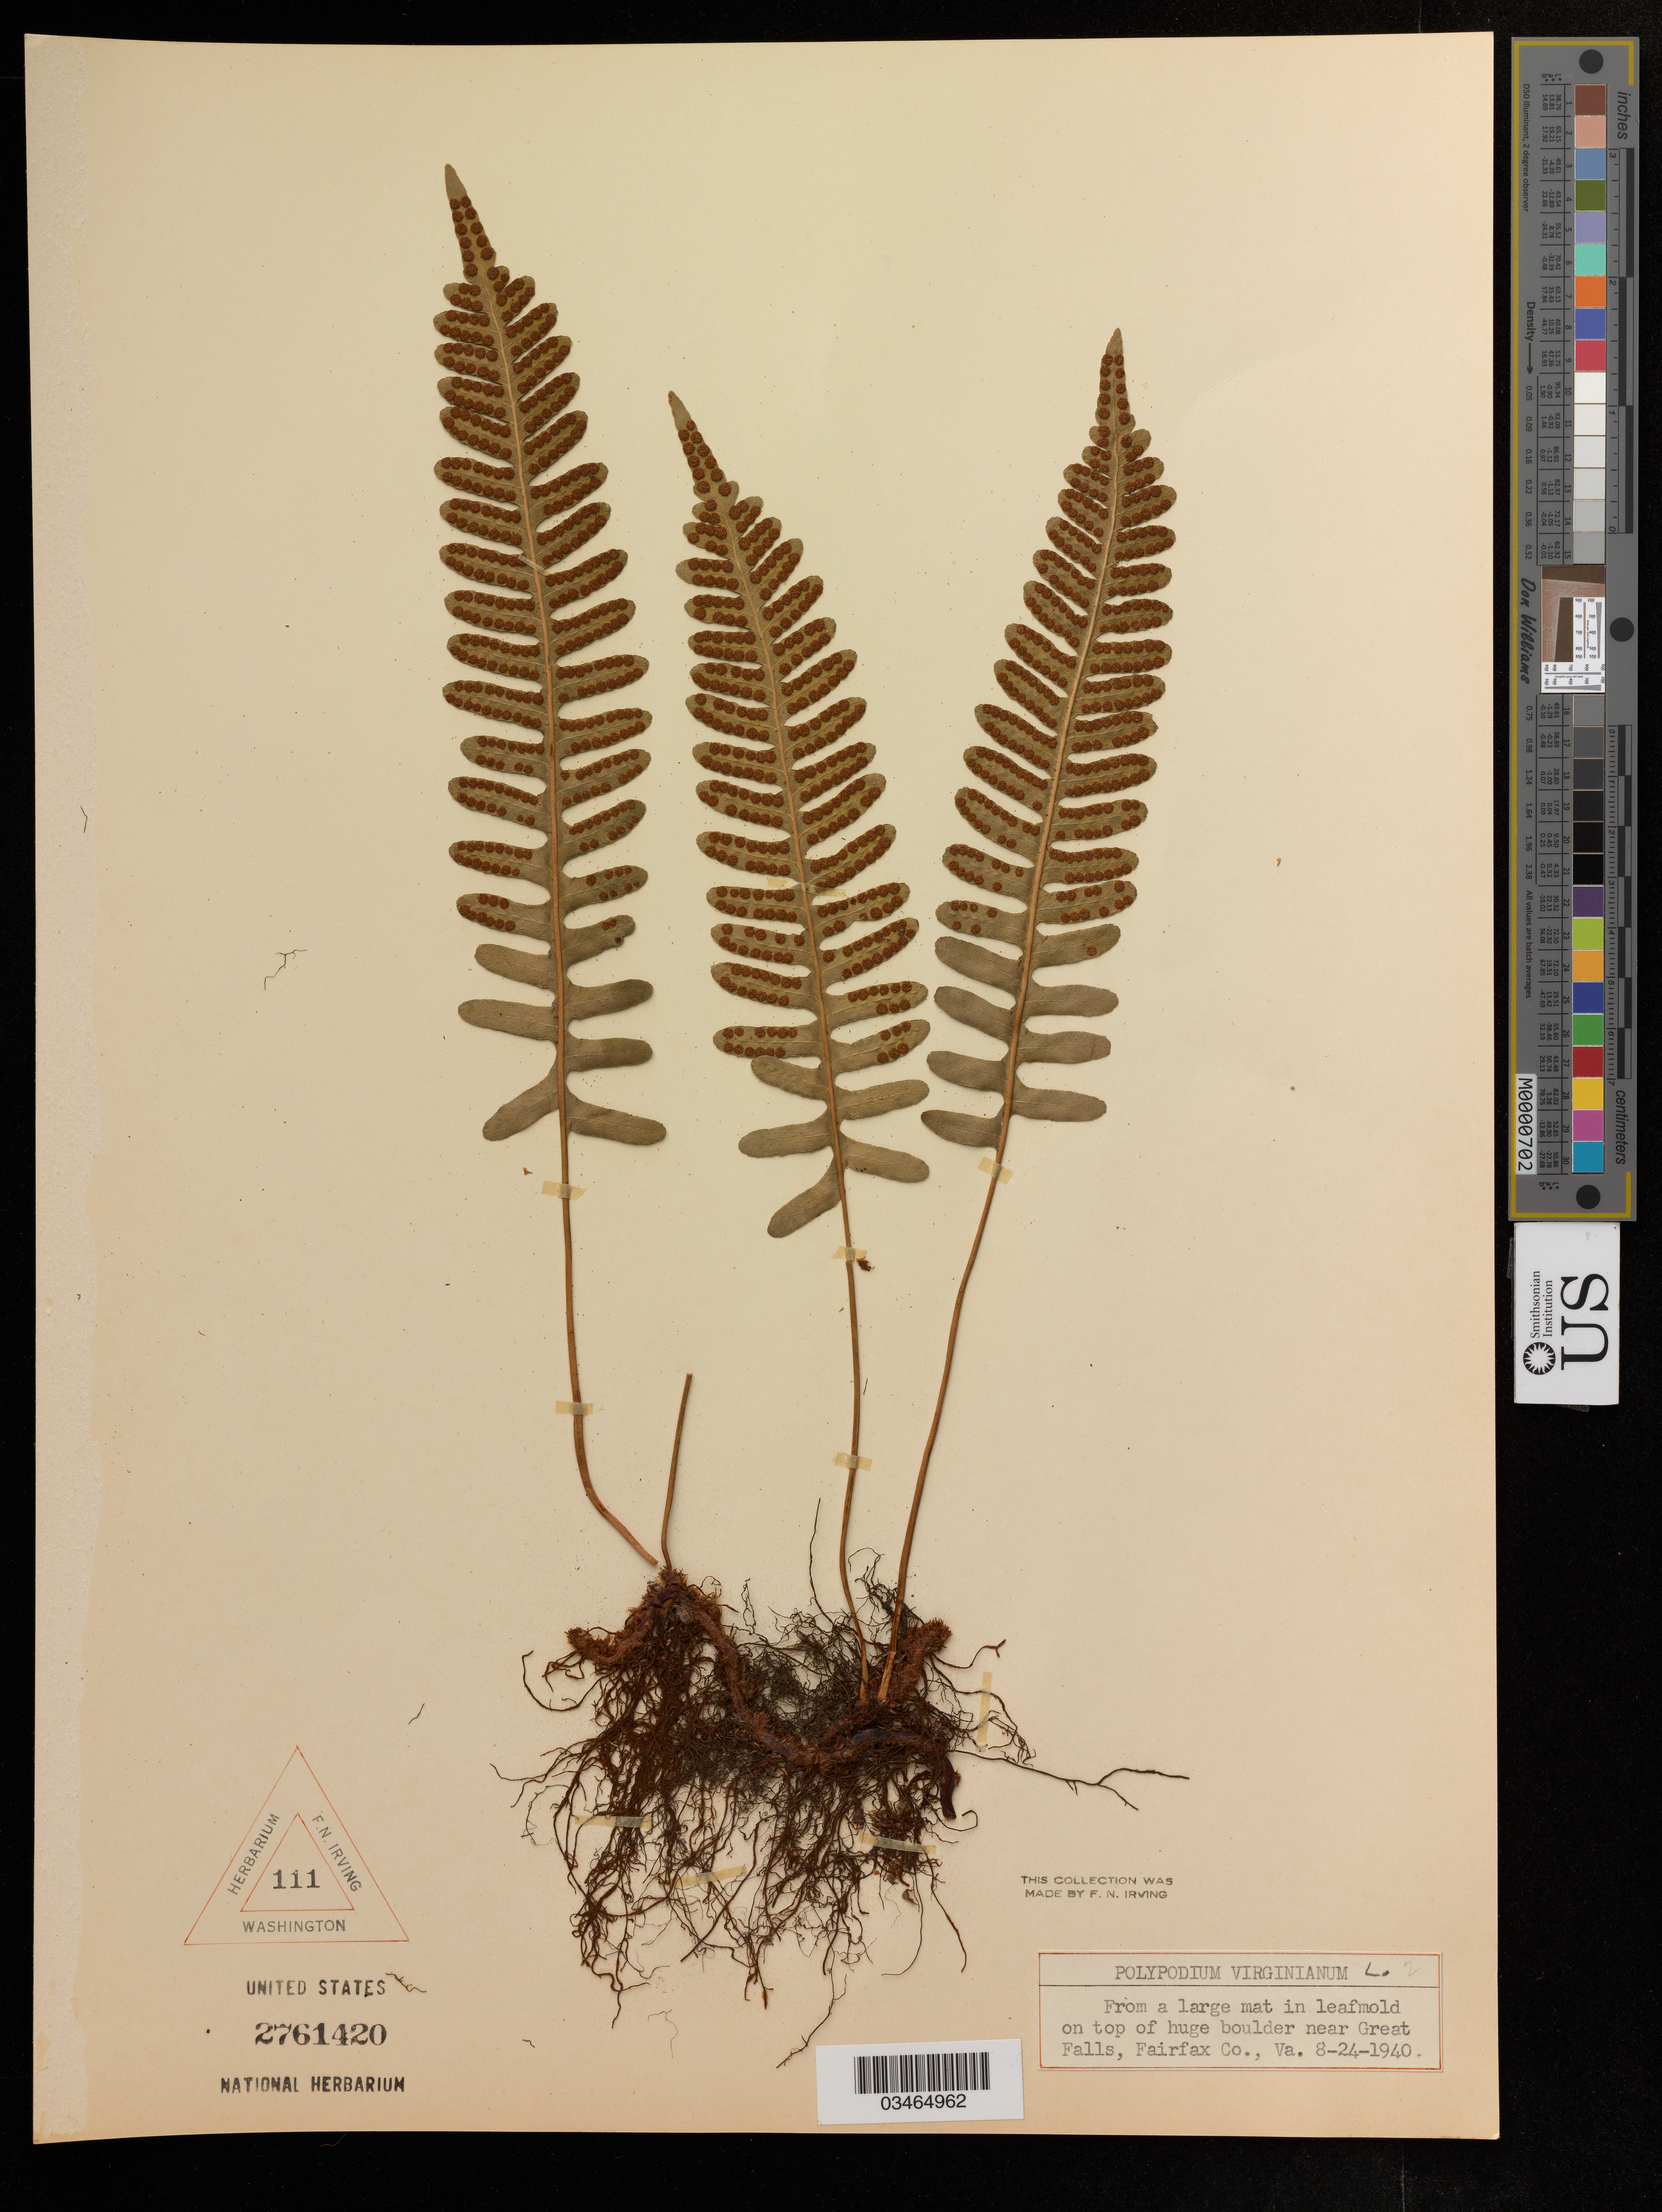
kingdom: Plantae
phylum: Tracheophyta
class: Polypodiopsida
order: Polypodiales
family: Polypodiaceae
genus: Polypodium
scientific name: Polypodium virginianum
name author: L.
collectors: F. Irving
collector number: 111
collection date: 1940-08-24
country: United States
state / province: Virginia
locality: Near Great Falls, Fairfax.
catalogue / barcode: US 2761420